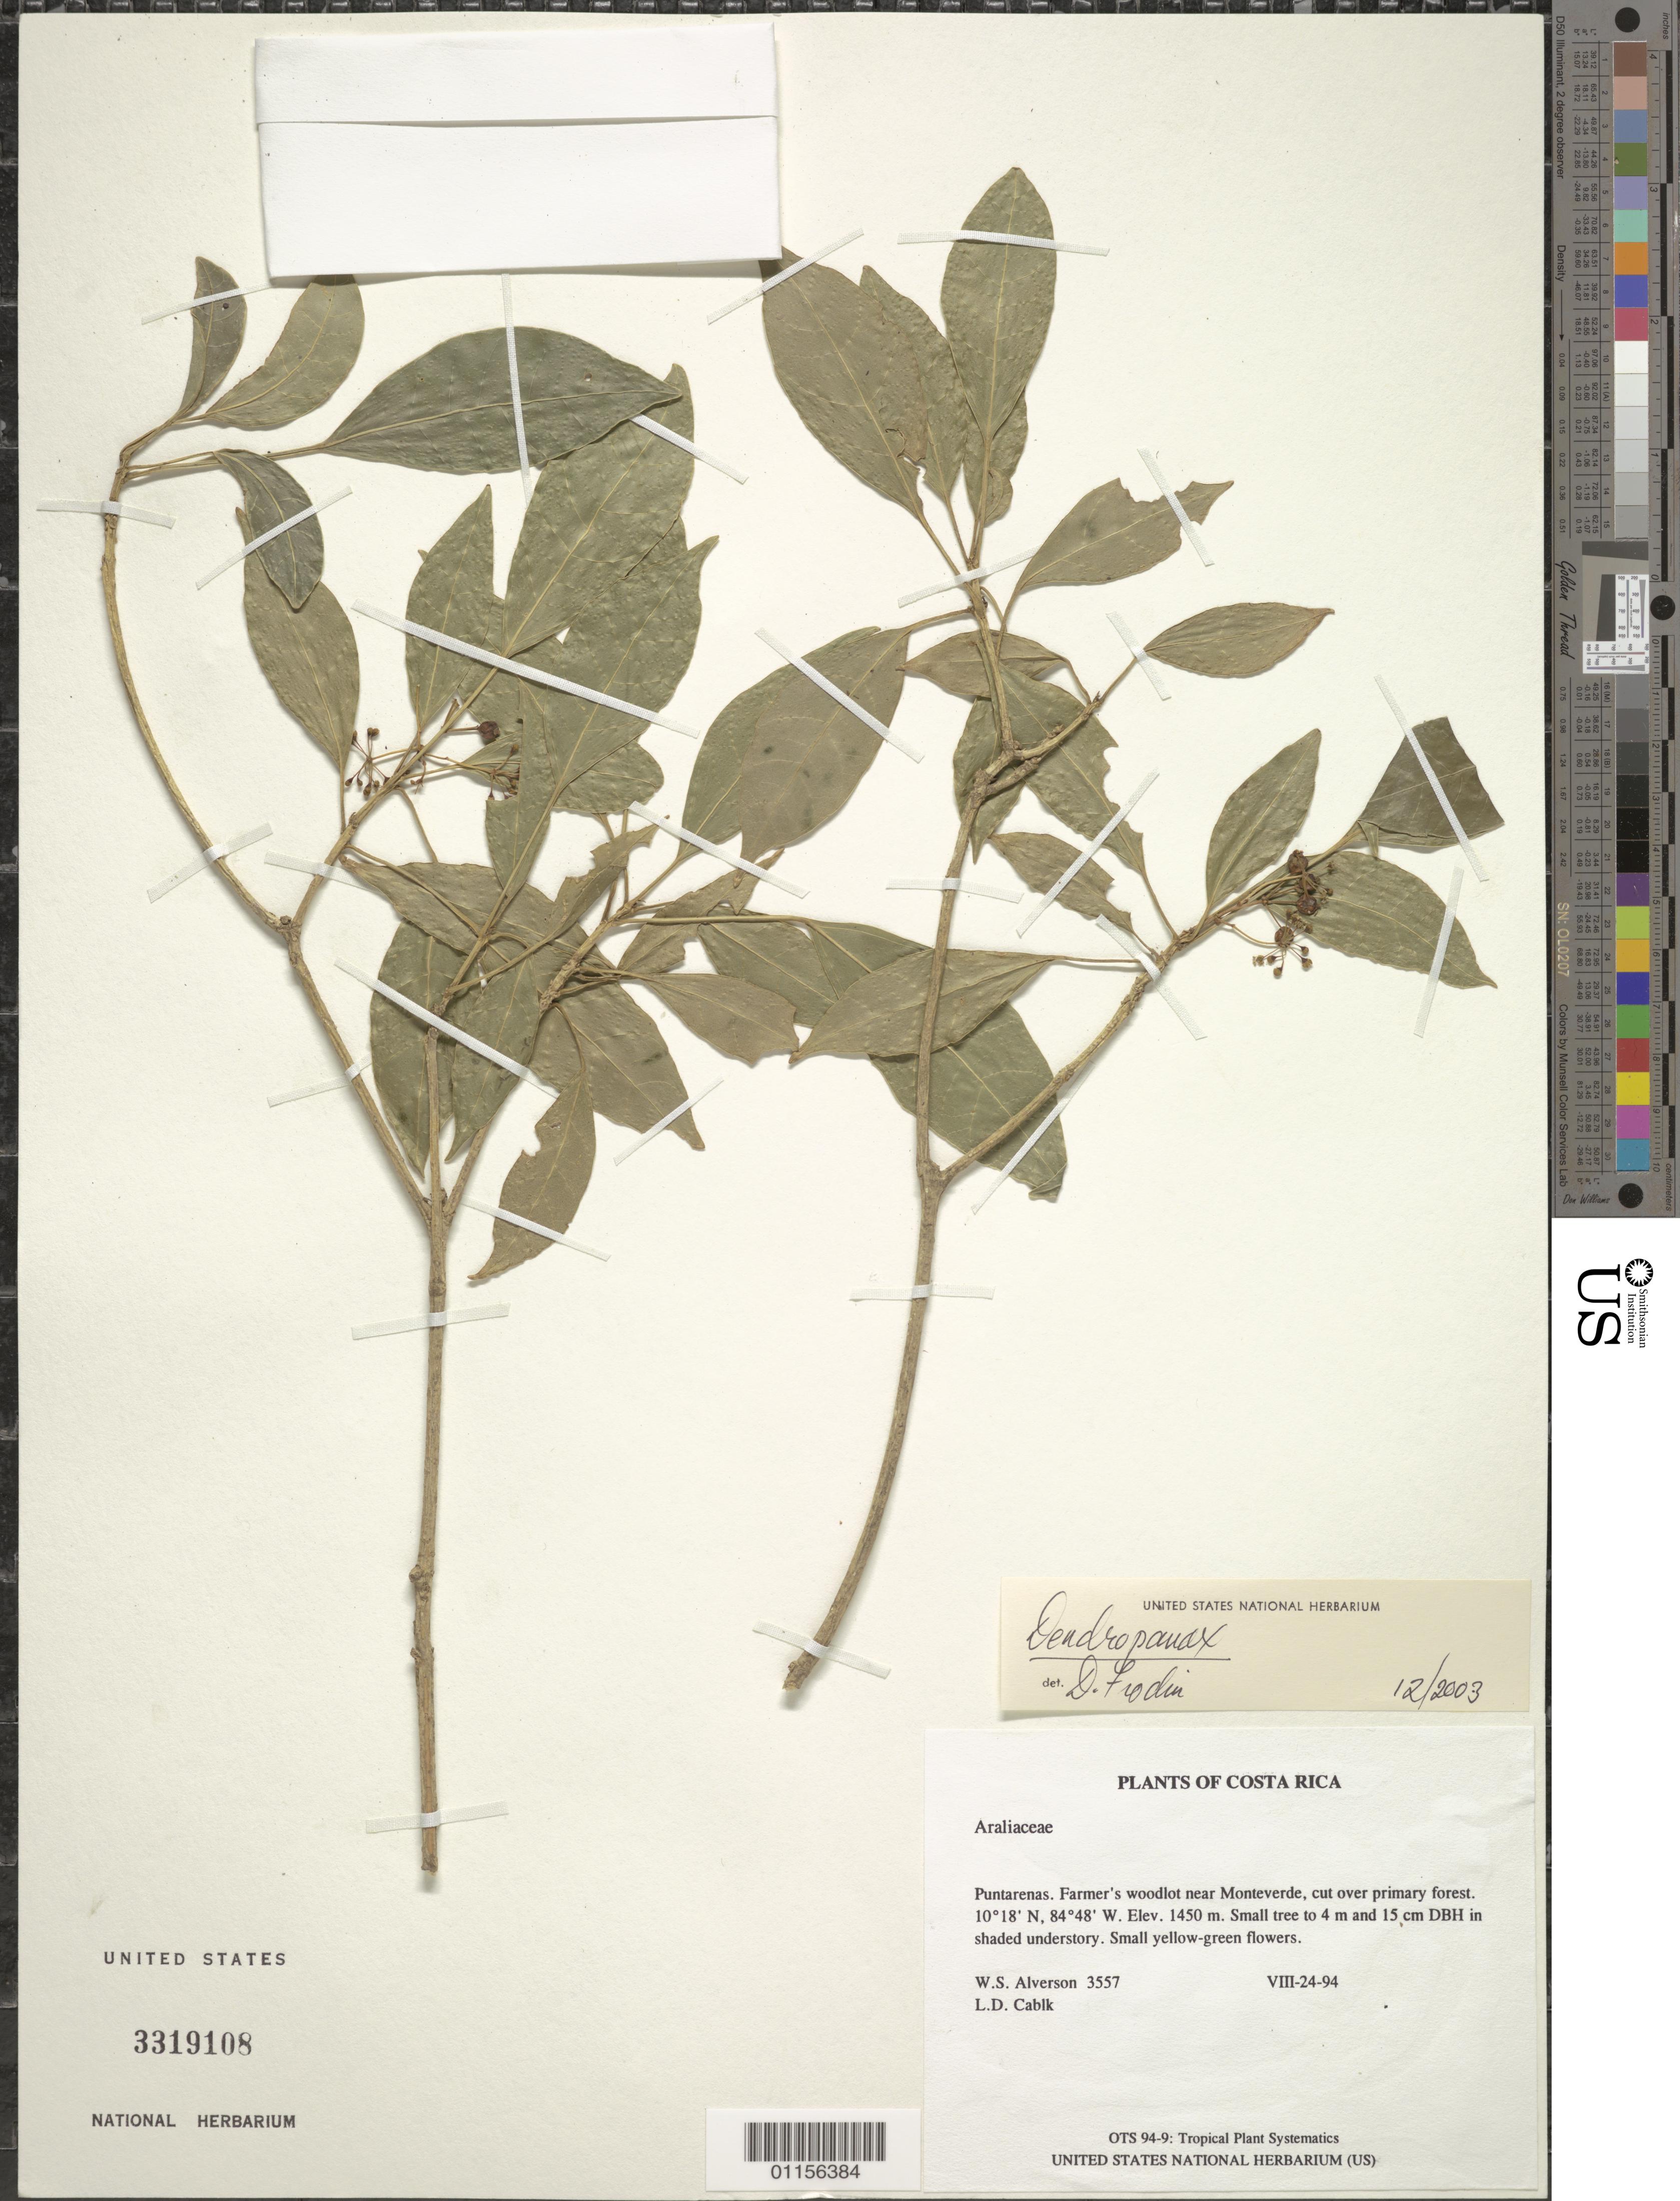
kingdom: Plantae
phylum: Tracheophyta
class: Magnoliopsida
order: Apiales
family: Araliaceae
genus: Dendropanax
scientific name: Dendropanax sp.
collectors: W. S. Alverson & L. Cablk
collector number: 3557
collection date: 1994-08-24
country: Costa Rica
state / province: Puntarenas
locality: Farmer's woodlot near Monteverde.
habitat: Small tree, in cut over primary forest.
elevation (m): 1450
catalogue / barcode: US 3319108